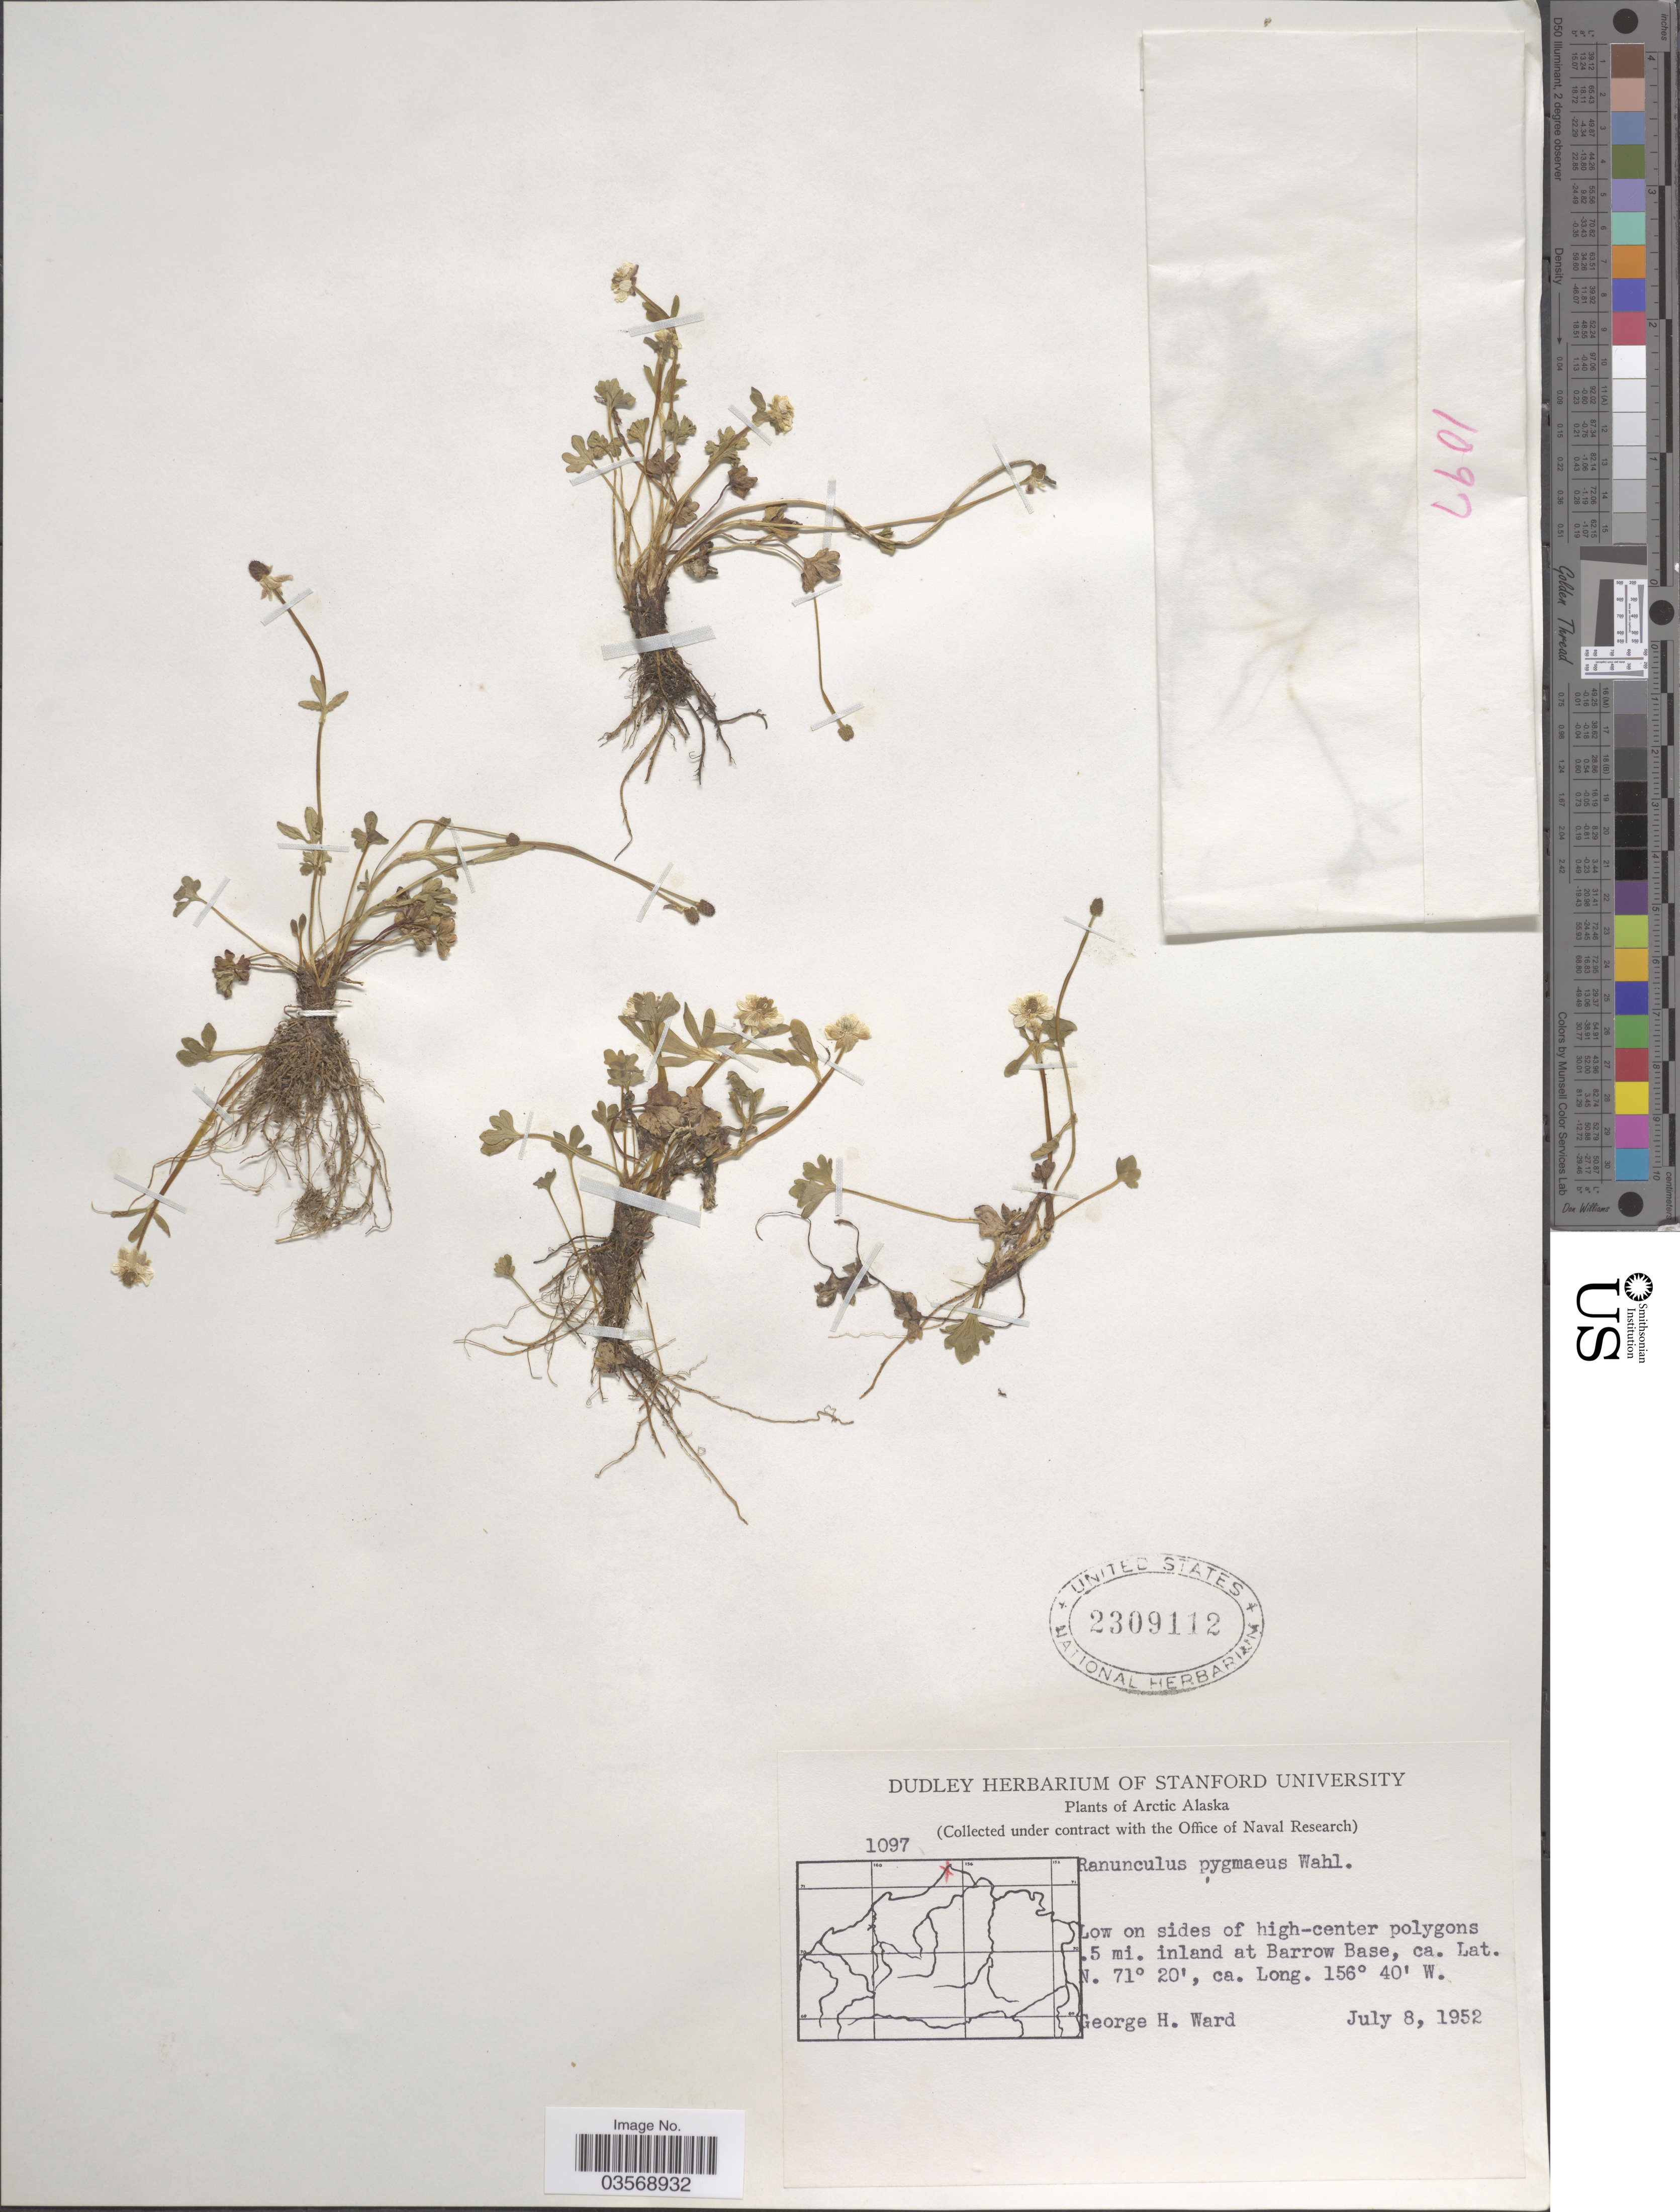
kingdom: Plantae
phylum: Tracheophyta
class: Magnoliopsida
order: Ranunculales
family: Ranunculaceae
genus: Ranunculus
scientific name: Ranunculus pygmaeus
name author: Wahlenb.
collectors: G. H. Ward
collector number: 1097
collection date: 1952-07-08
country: United States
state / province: Alaska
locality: Arctic Alaska. 5 mi. inland at Barrow Base.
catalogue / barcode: US 2309112